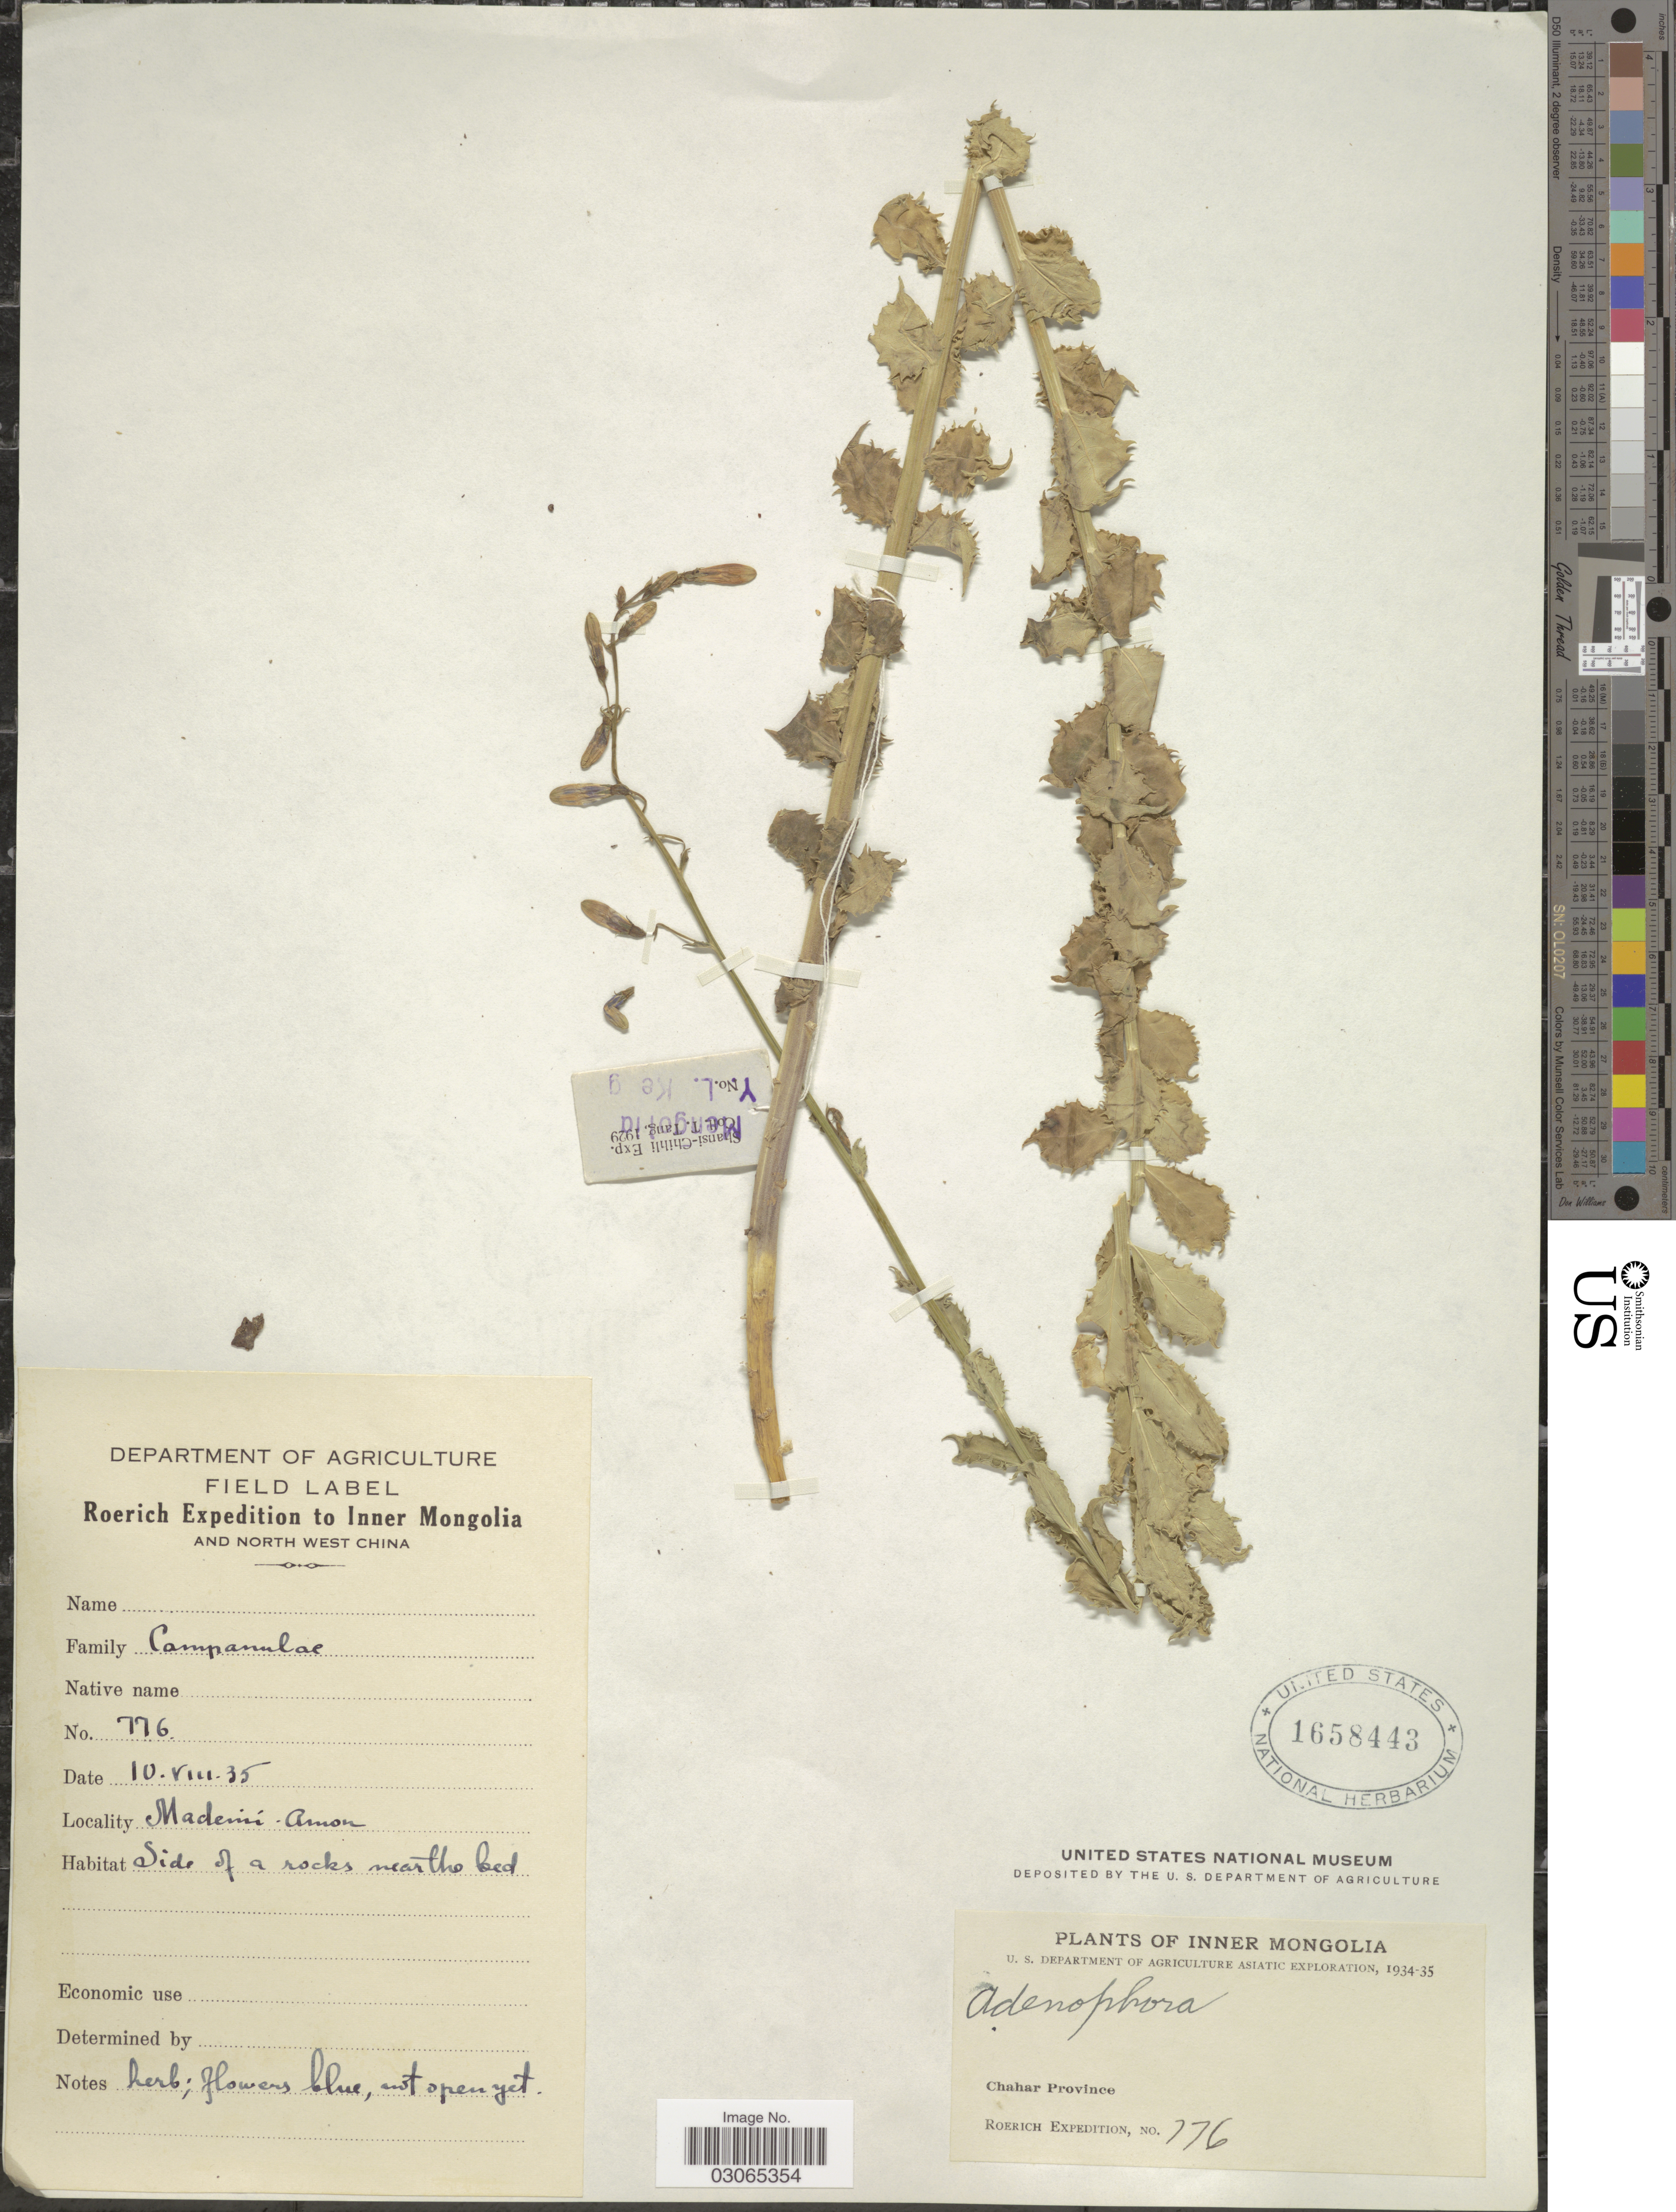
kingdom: Plantae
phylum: Tracheophyta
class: Magnoliopsida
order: Asterales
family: Campanulaceae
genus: Adenophora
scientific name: Adenophora sp.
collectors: Roerich Expedition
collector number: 776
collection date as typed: Transcribed d/m/y: 10/8/35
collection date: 1935-08-10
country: China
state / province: Nei Monggol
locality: Inner Mongolia. Northwest China. Madenii Amon. Chahar Province.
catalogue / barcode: US 1658443